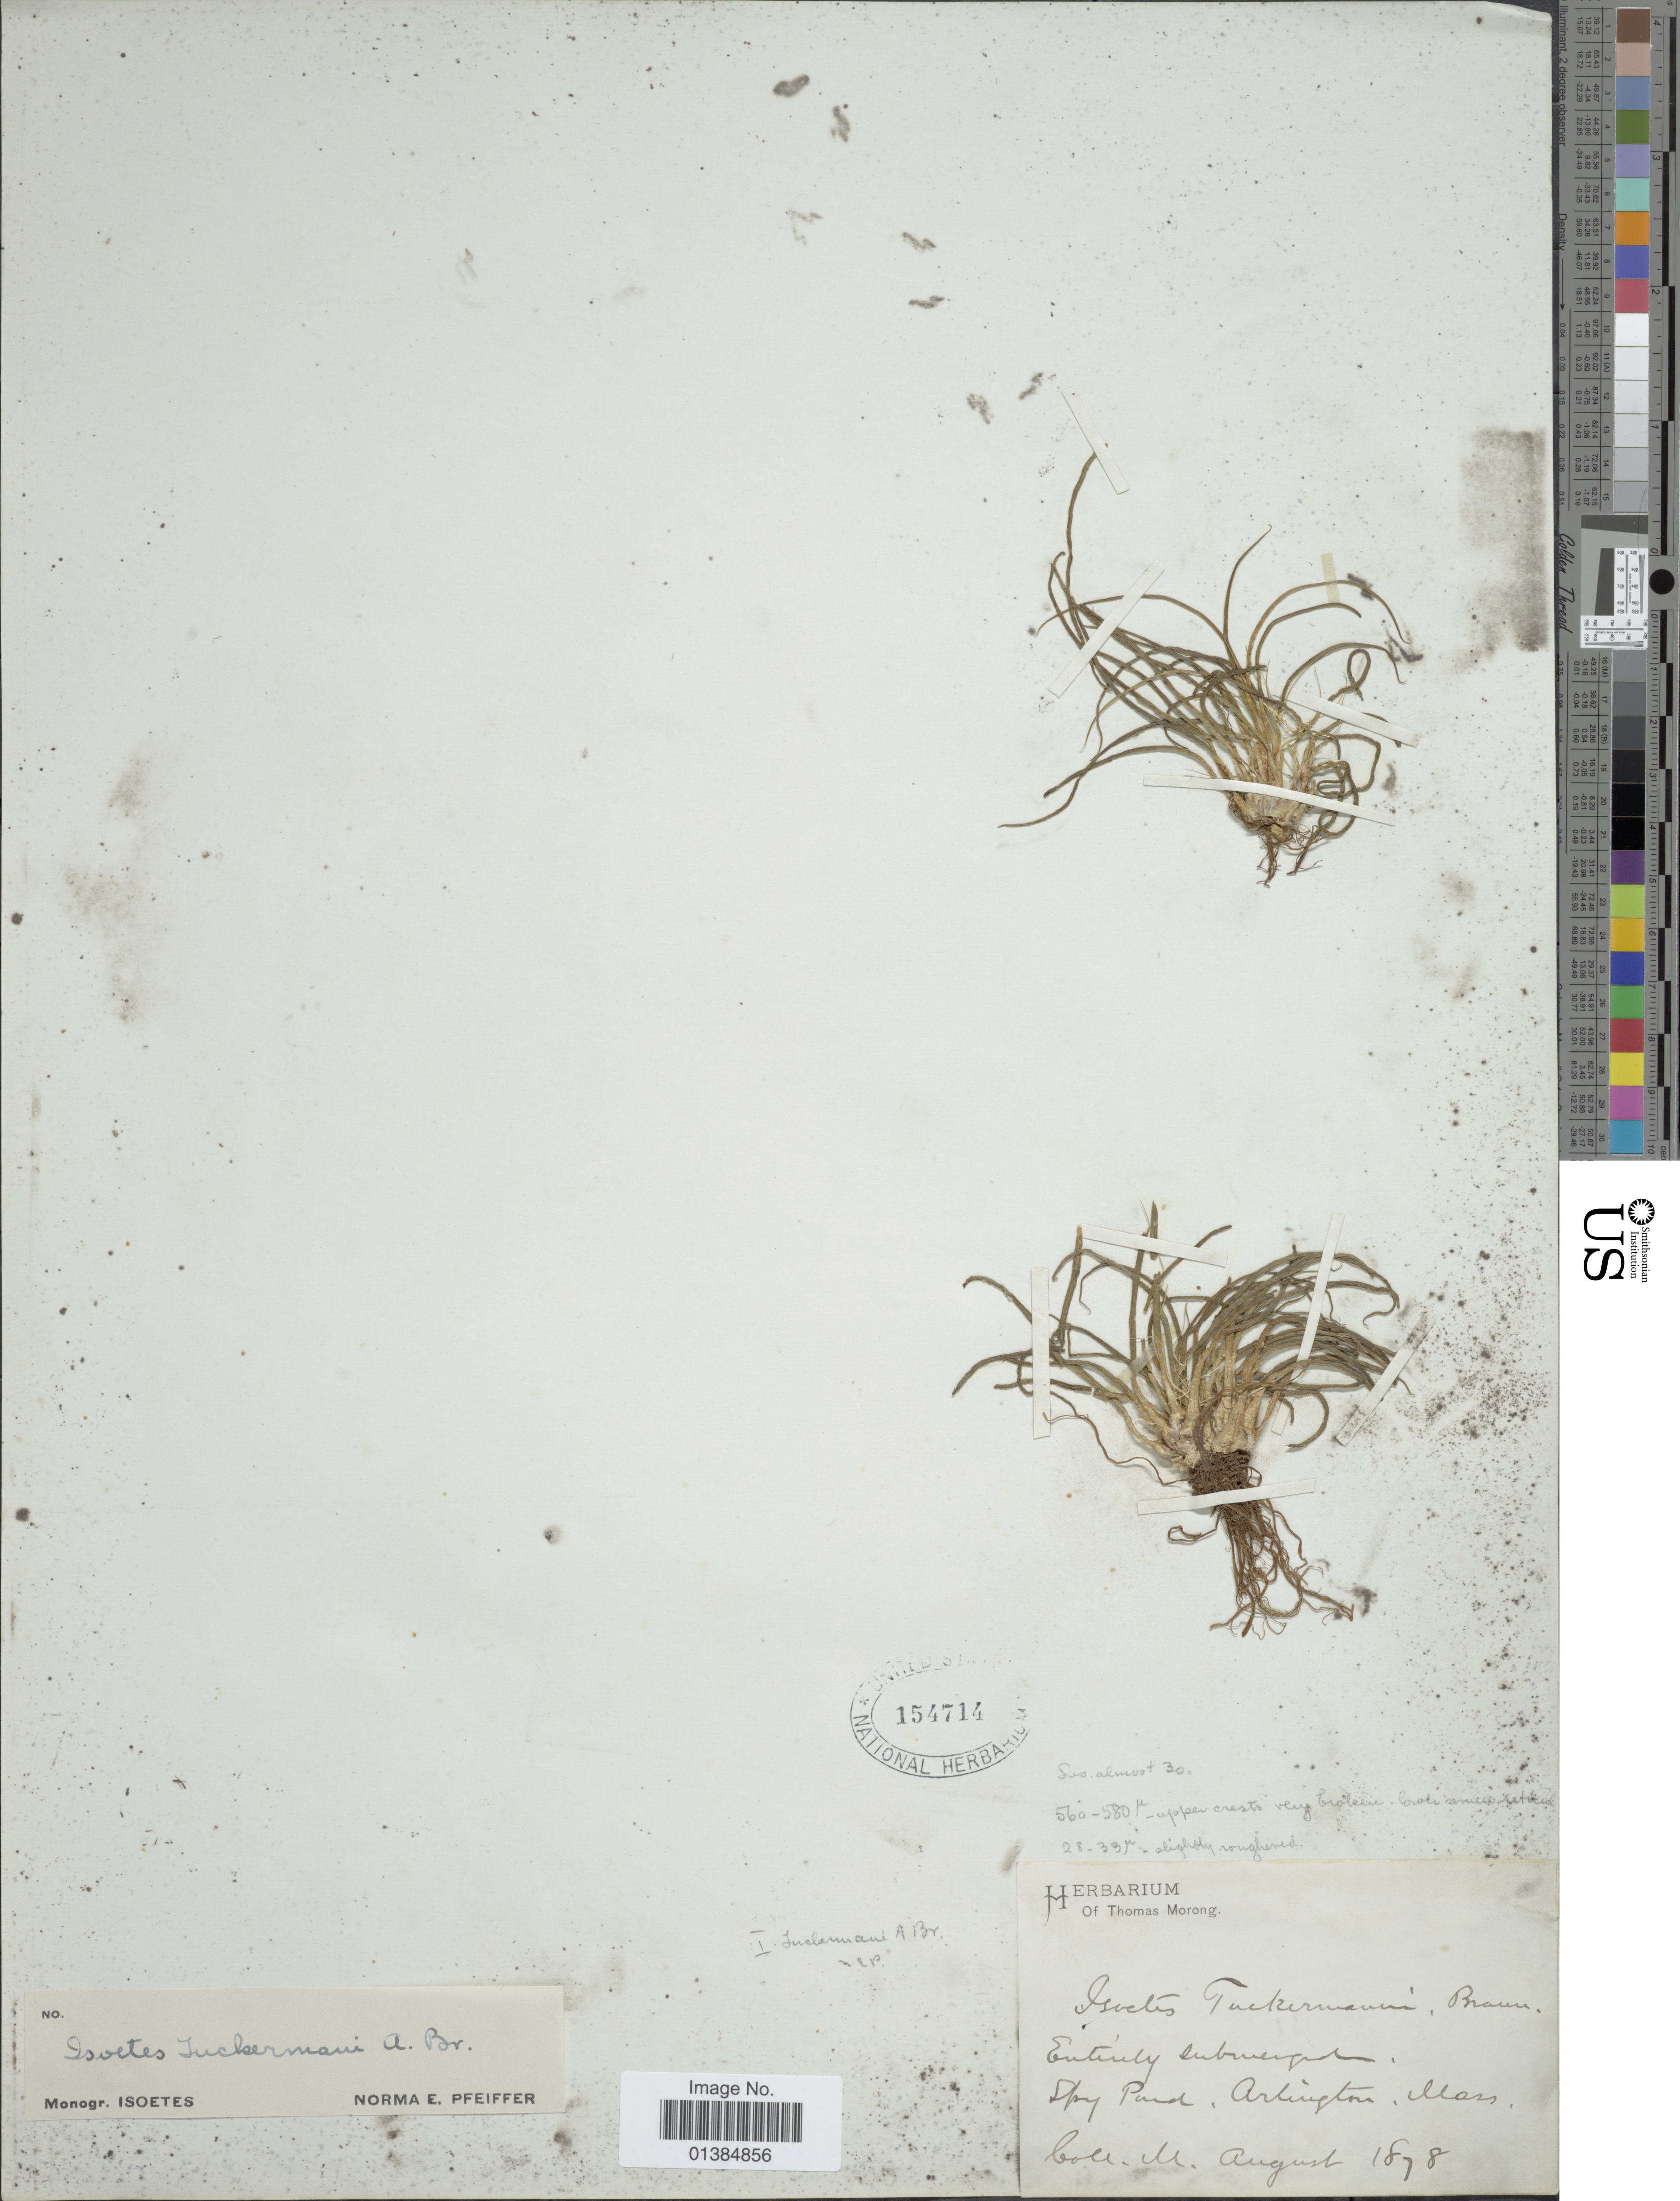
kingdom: Plantae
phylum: Tracheophyta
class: Lycopodiopsida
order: Isoetales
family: Isoetaceae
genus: Isoetes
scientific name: Isoetes tuckermanii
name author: A. Braun ex Engelm.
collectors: ex herb. T. Morong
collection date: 1878-08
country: United States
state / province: Massachusetts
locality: Spy Pond, Arlington.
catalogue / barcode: US 154714